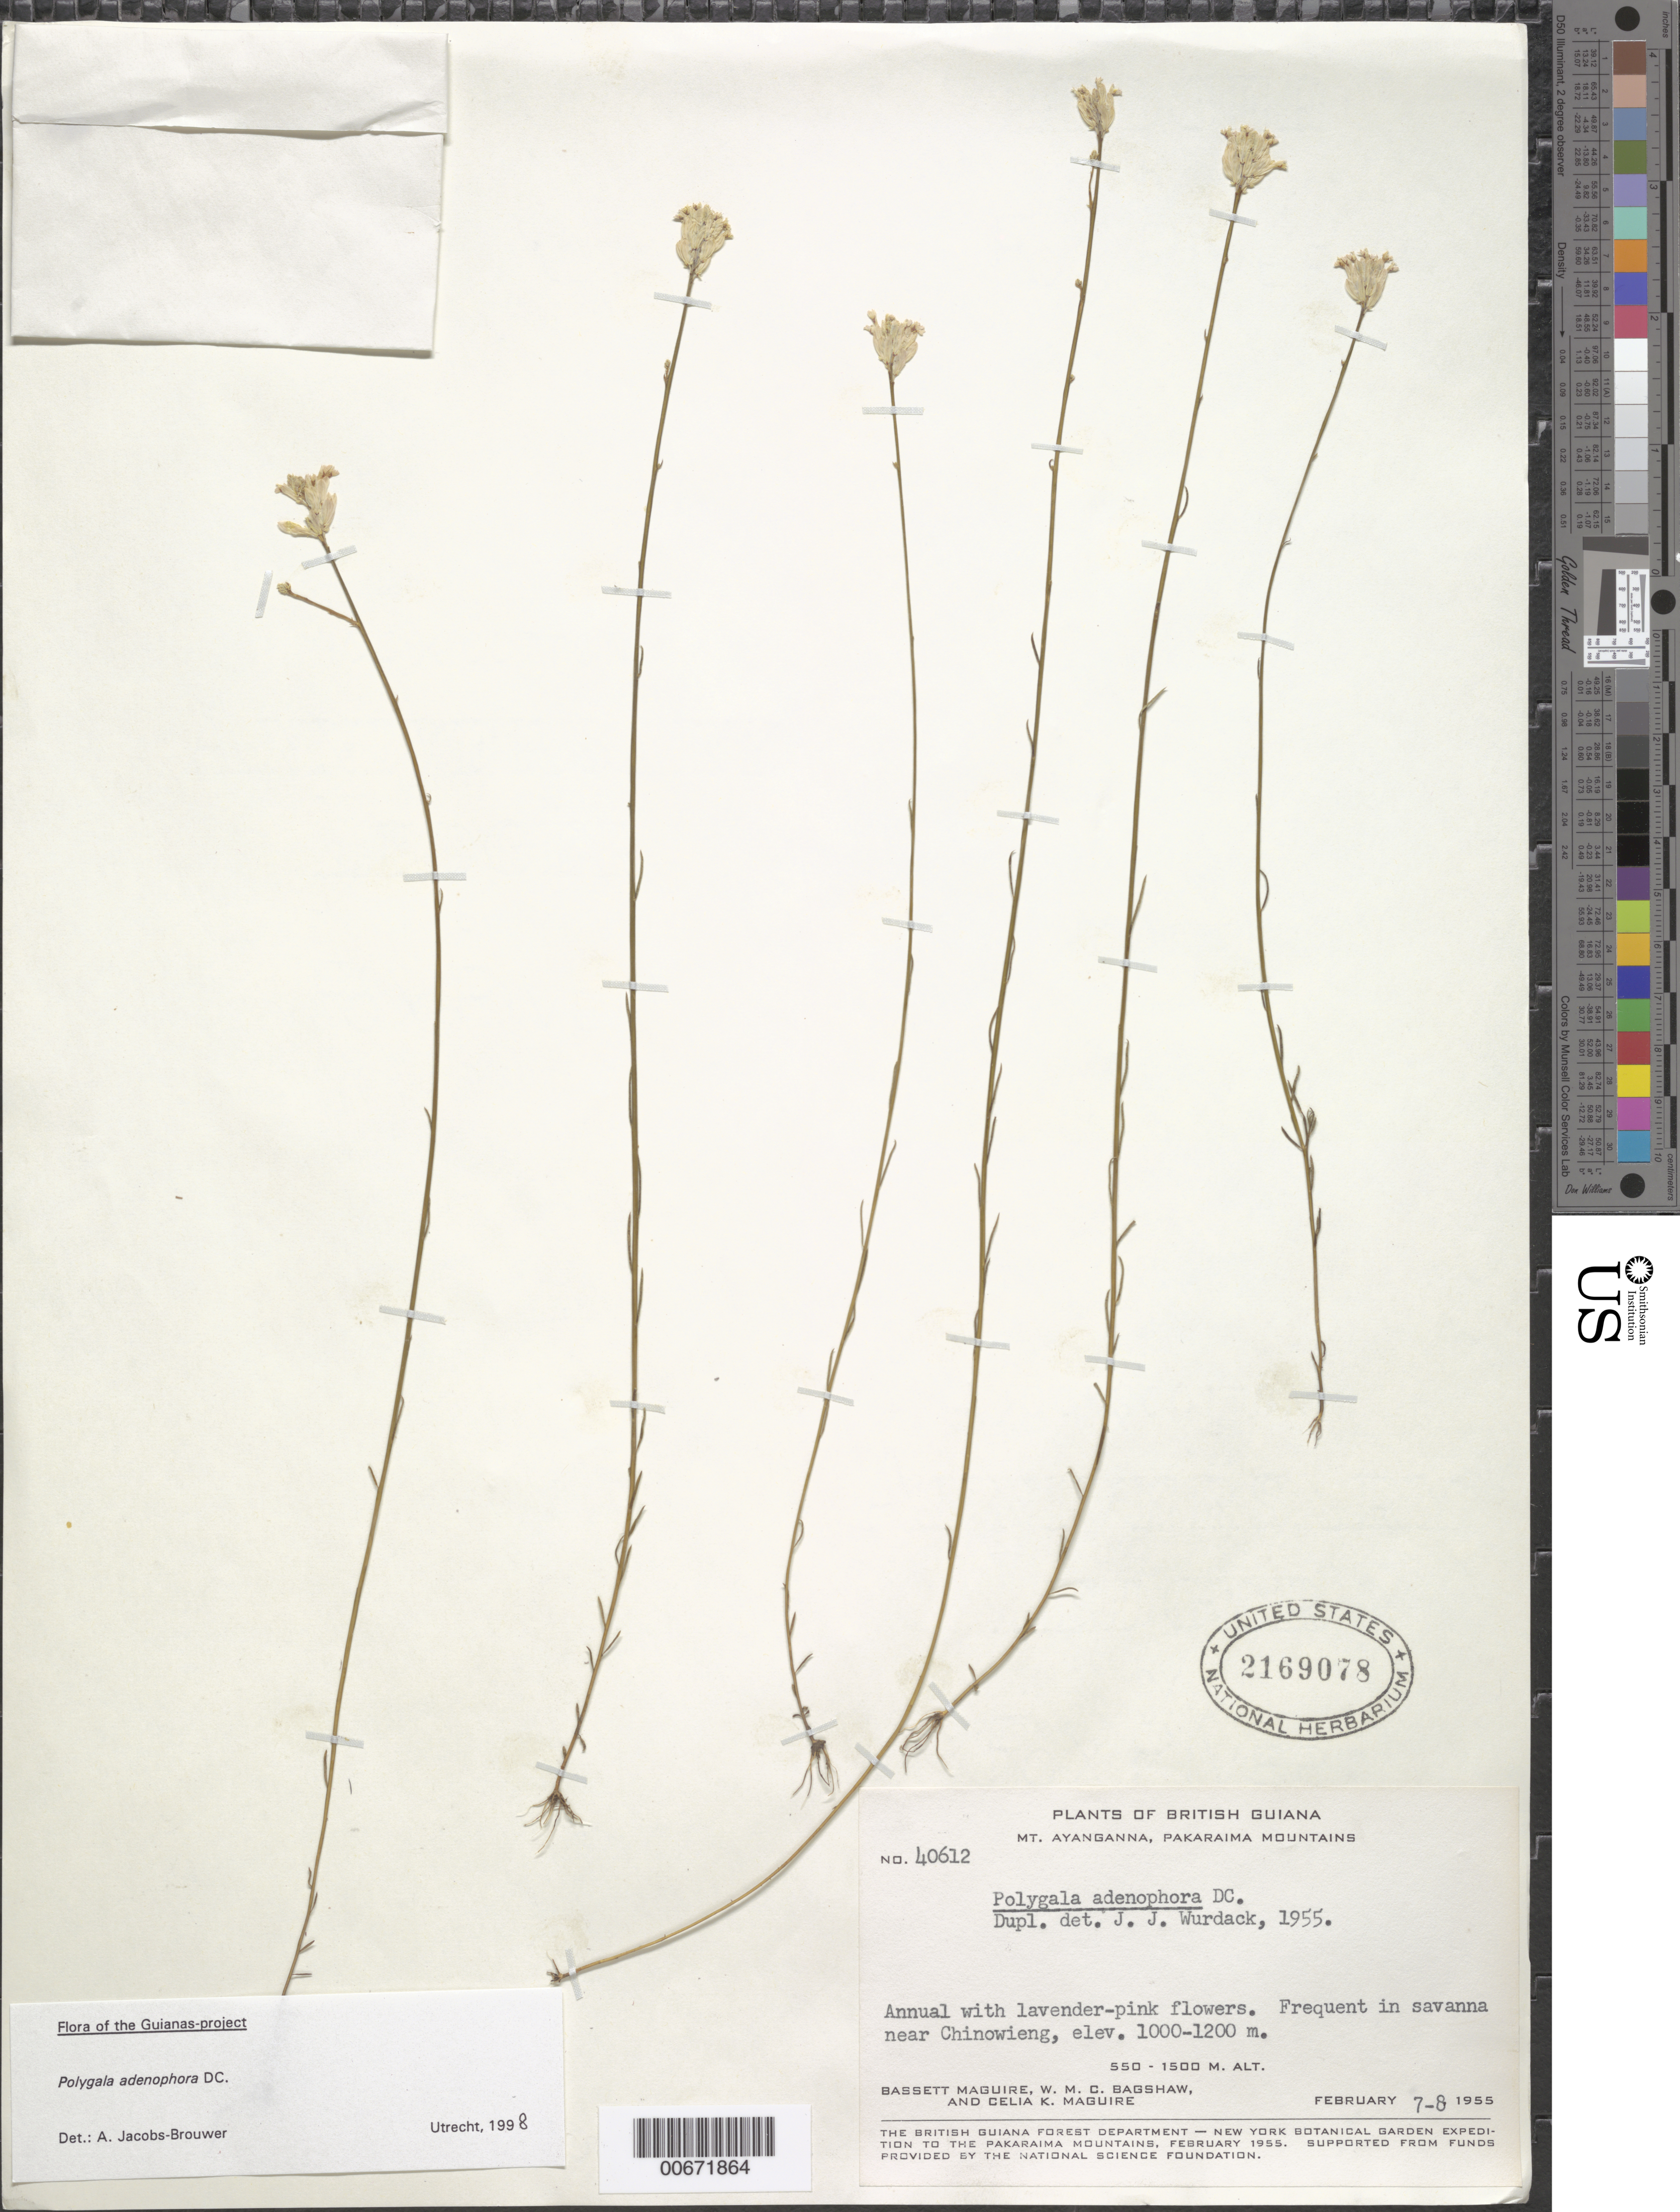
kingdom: Plantae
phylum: Tracheophyta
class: Magnoliopsida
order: Fabales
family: Polygalaceae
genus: Polygala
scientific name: Polygala adenophora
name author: DC.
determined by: Jacobs-Brouwer, A.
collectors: B. Maguire, W. Bagshaw & C. K. Maguire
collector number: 40612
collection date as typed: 7-Feb-55 to 8-Feb-55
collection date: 1955-02-07/1955-02-08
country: Guyana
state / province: Cuyuni-Mazaruni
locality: Chinowieng, near; Pakaraima Mts.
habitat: Savanna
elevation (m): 1000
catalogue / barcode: US 2169078